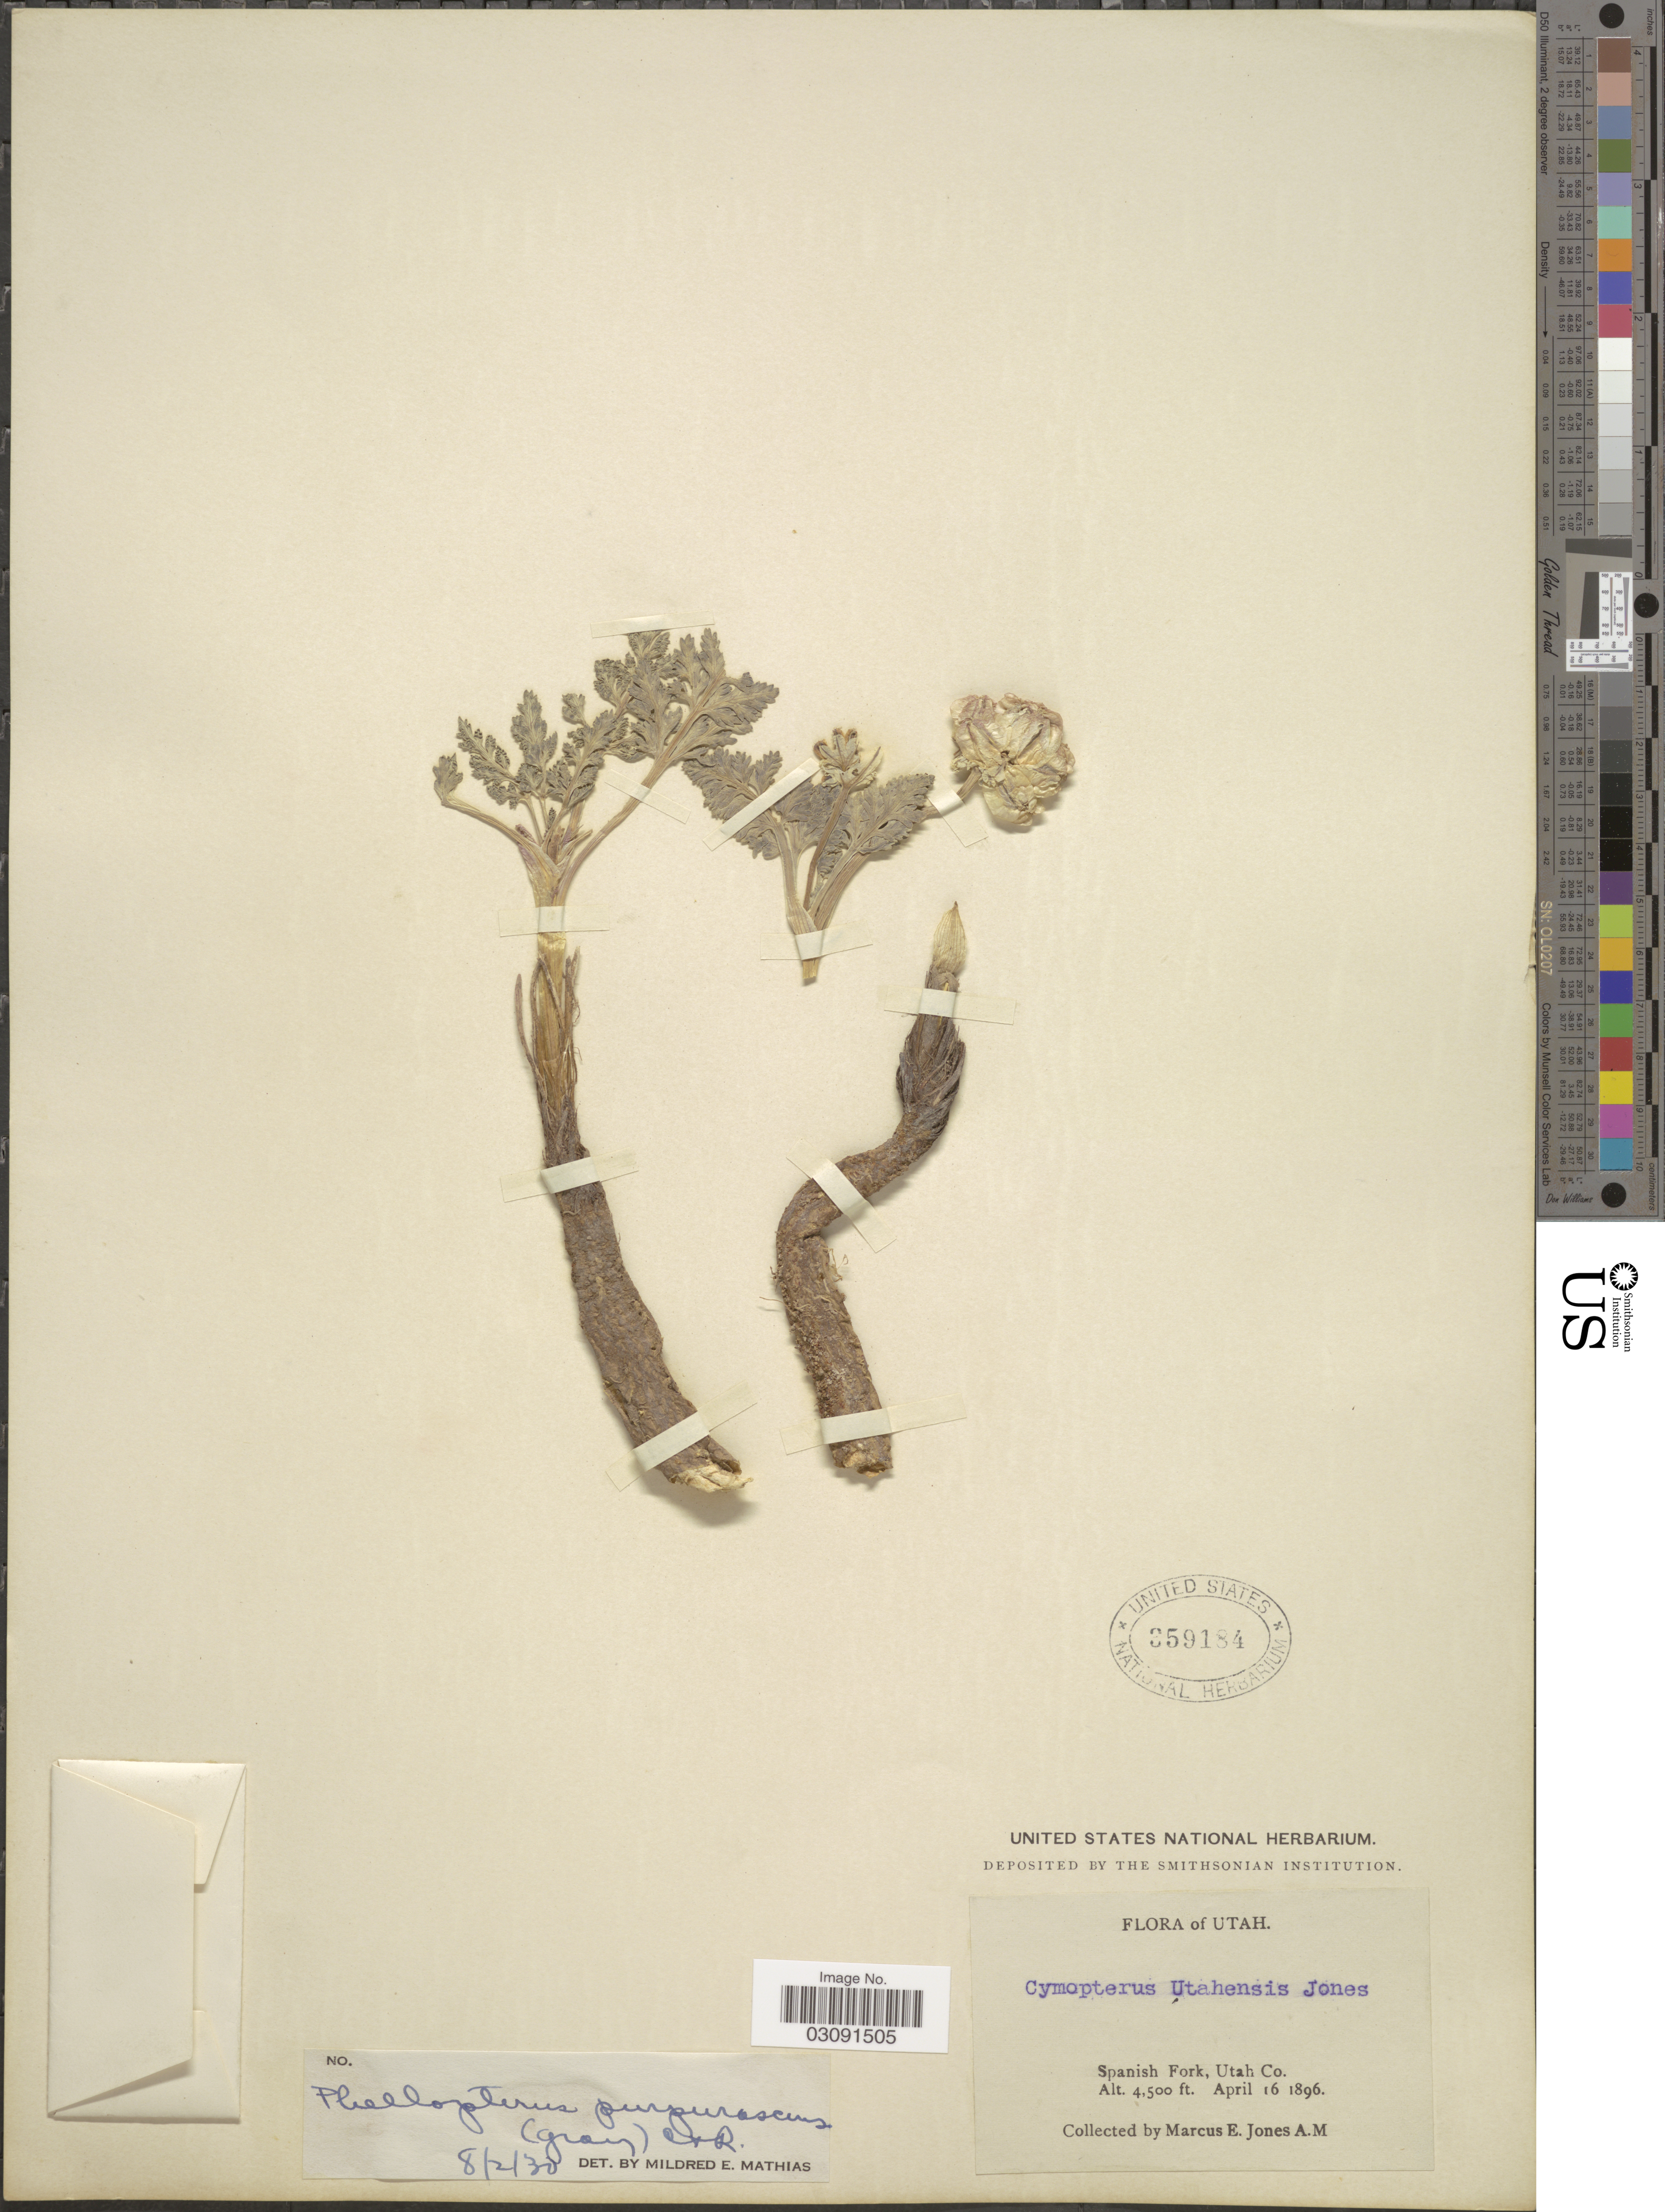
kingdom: Plantae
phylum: Tracheophyta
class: Magnoliopsida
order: Apiales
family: Apiaceae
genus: Cymopterus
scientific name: Cymopterus purpurascens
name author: (A. Gray) M.E. Jones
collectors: M. E. Jones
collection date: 1896-04-16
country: United States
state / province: Utah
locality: Spanish Fork, Utah Co.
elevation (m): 1372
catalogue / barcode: US 359184